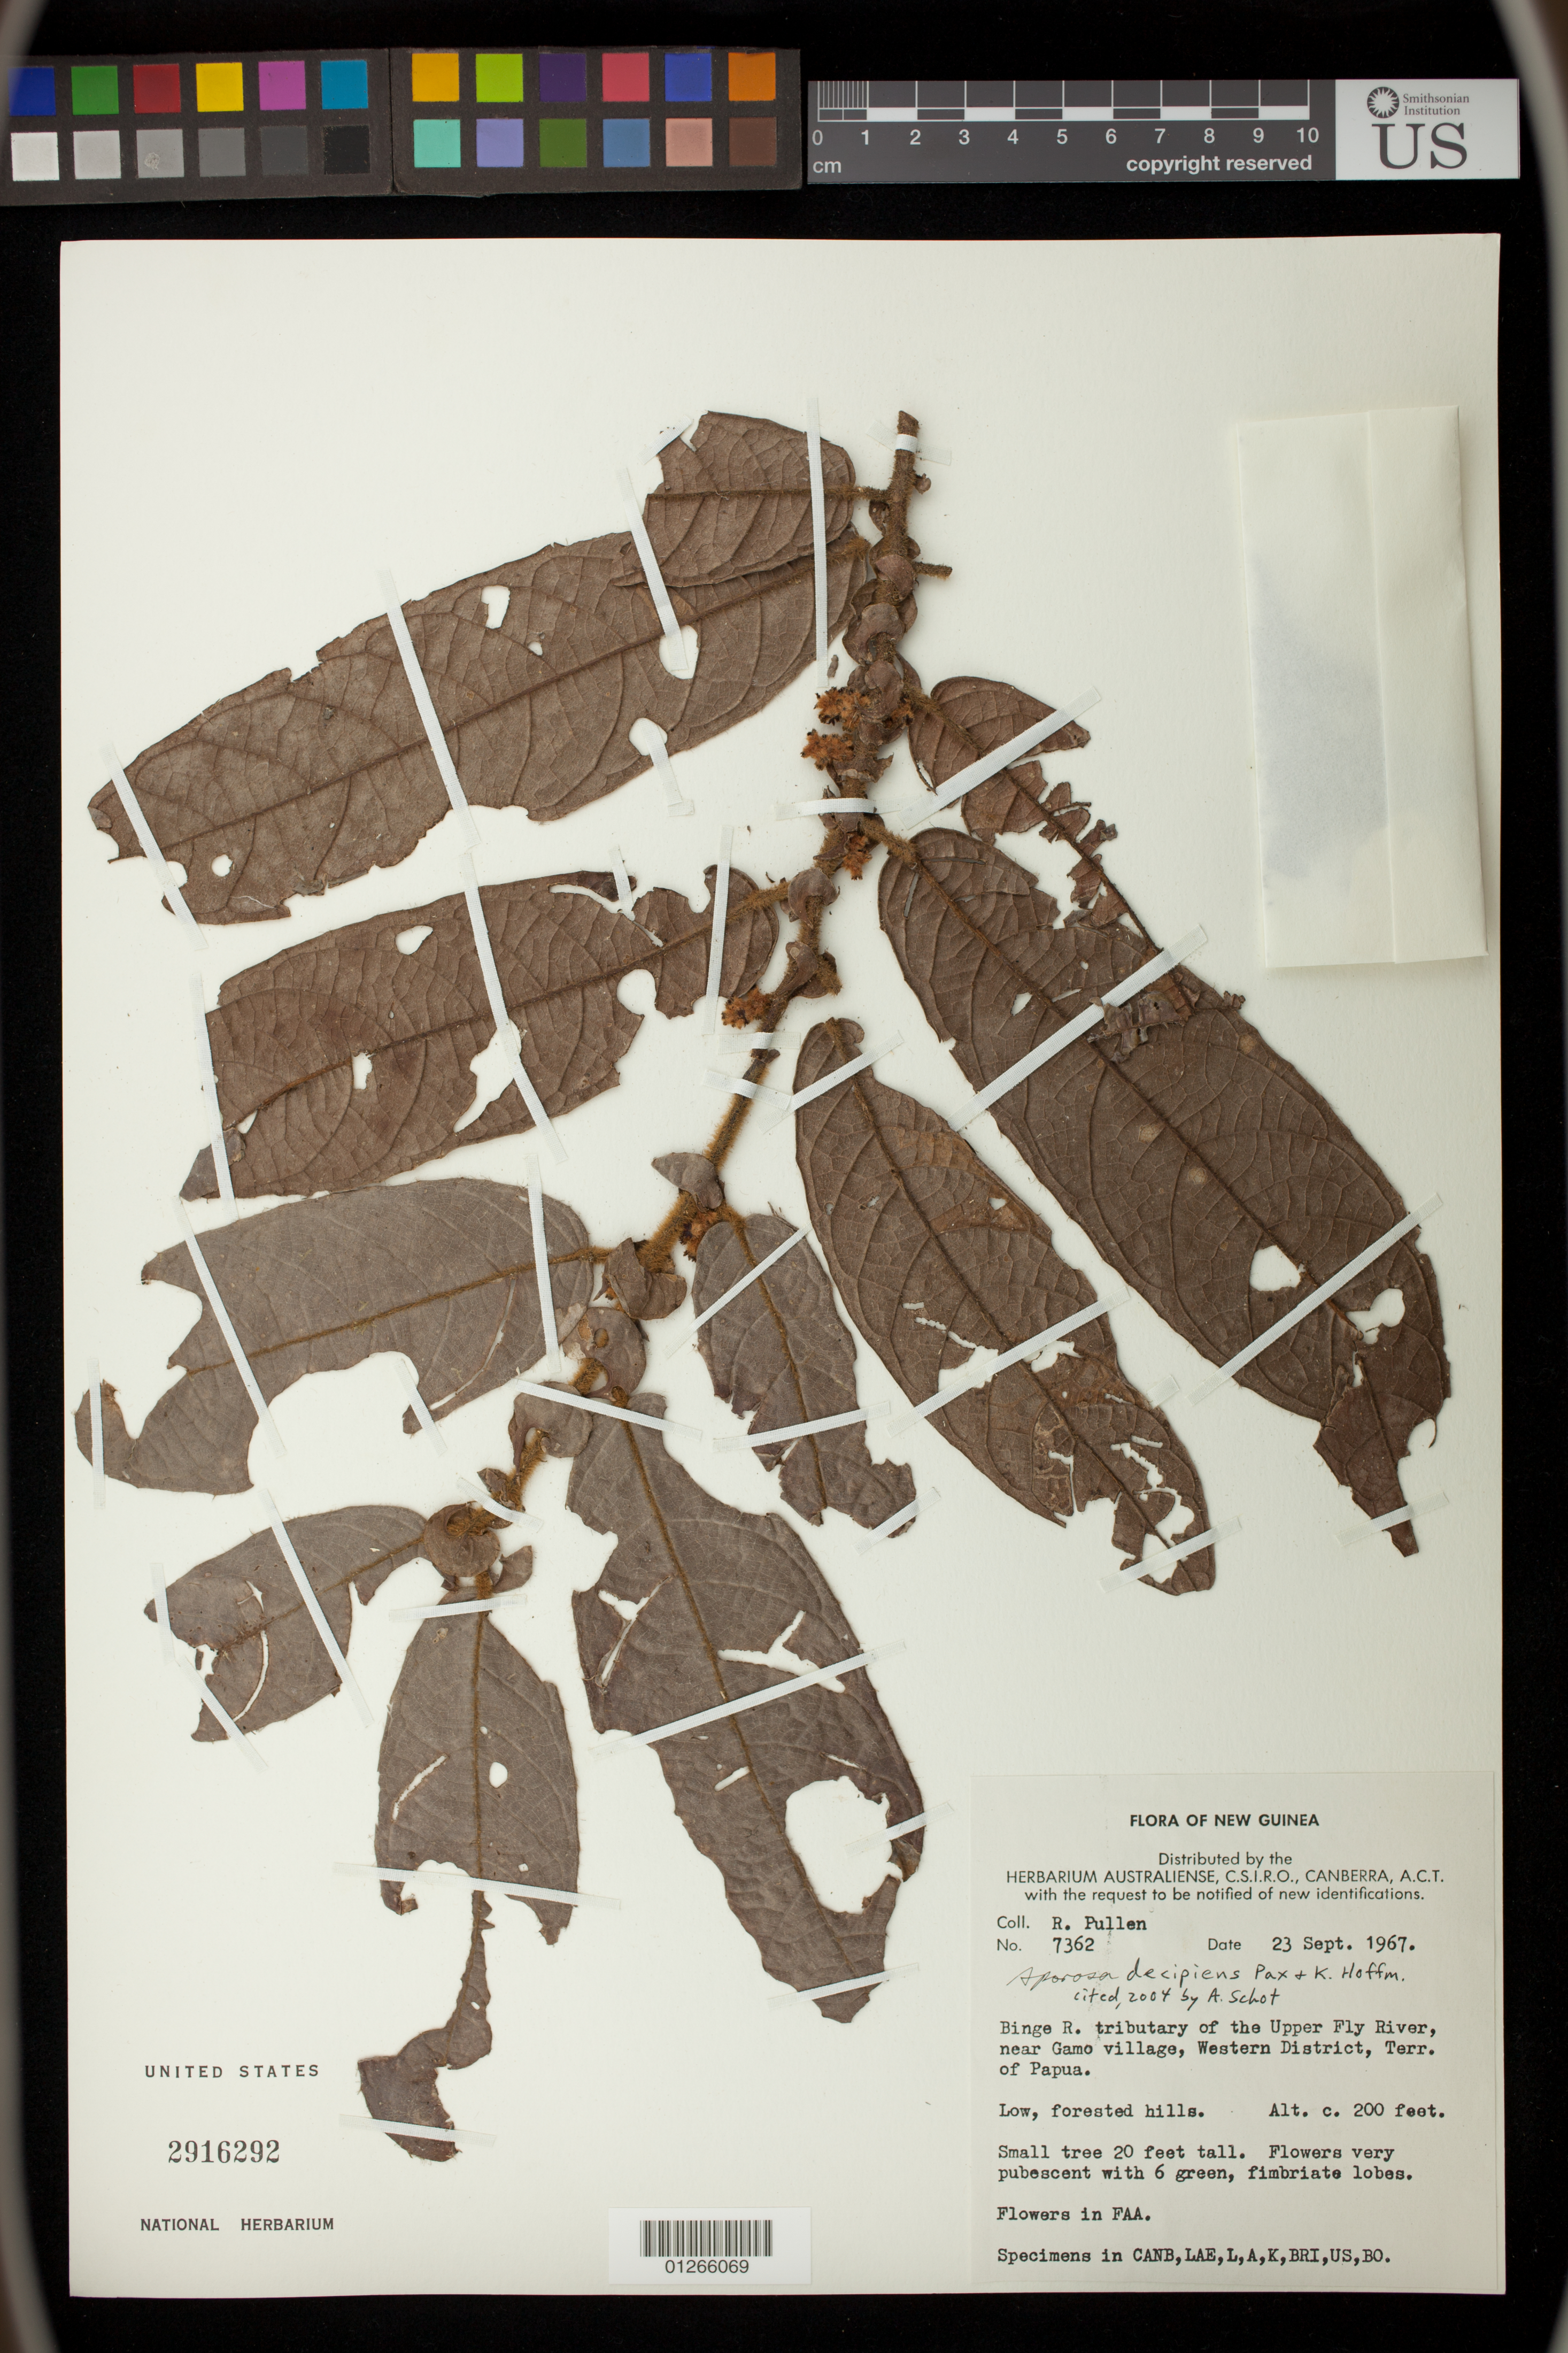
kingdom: Plantae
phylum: Tracheophyta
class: Magnoliopsida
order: Malpighiales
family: Phyllanthaceae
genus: Aporosa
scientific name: Aporosa decipiens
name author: Pax & K. Hoffm.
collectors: R. Pullen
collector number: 7362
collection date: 1967-09-23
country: Papua New Guinea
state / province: Western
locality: Binge R. tributary of the Upper Fly River, near Gamo village, Western District, Terr. of Papua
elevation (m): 61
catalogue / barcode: US 2916292